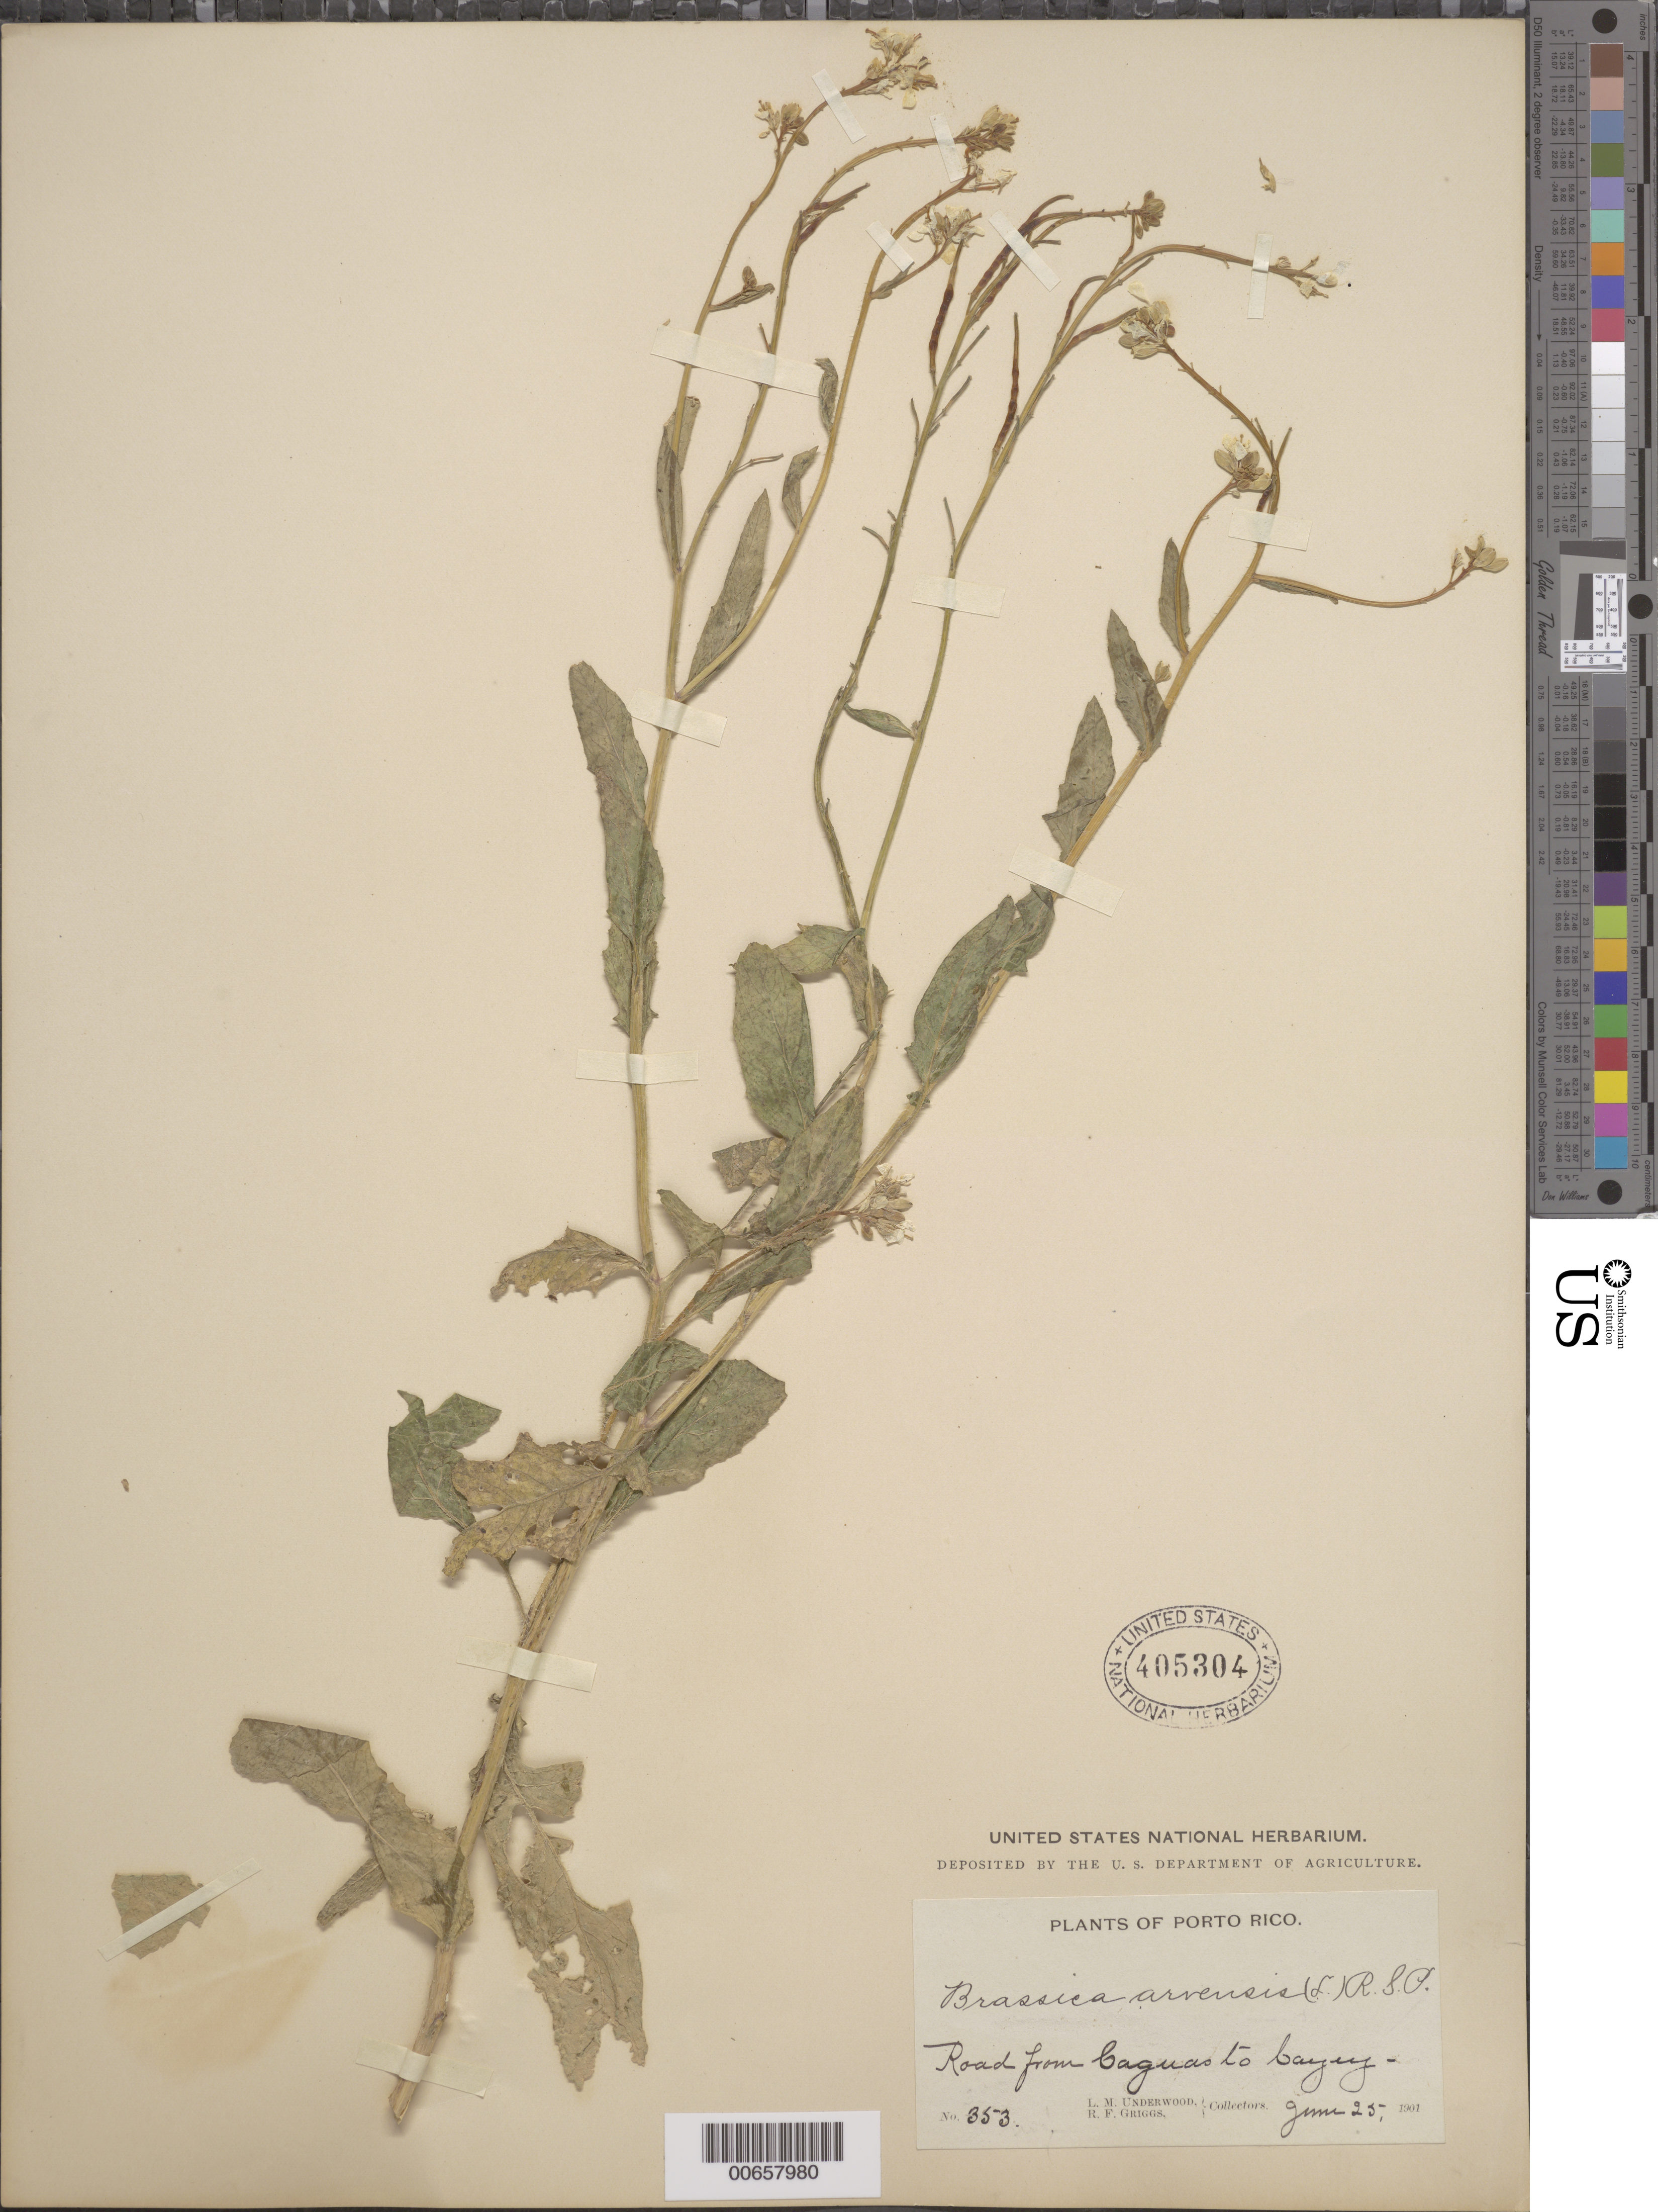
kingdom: Plantae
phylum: Tracheophyta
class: Magnoliopsida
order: Brassicales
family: Brassicaceae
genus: Brassica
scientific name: Brassica arvensis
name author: L.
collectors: L. M. Underwood & R. F. Griggs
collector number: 353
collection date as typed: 25 Jun 1901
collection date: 1901-06-25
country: Puerto Rico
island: Greater Antilles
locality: Caguas to Cayey, Rd from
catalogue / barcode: US 405304